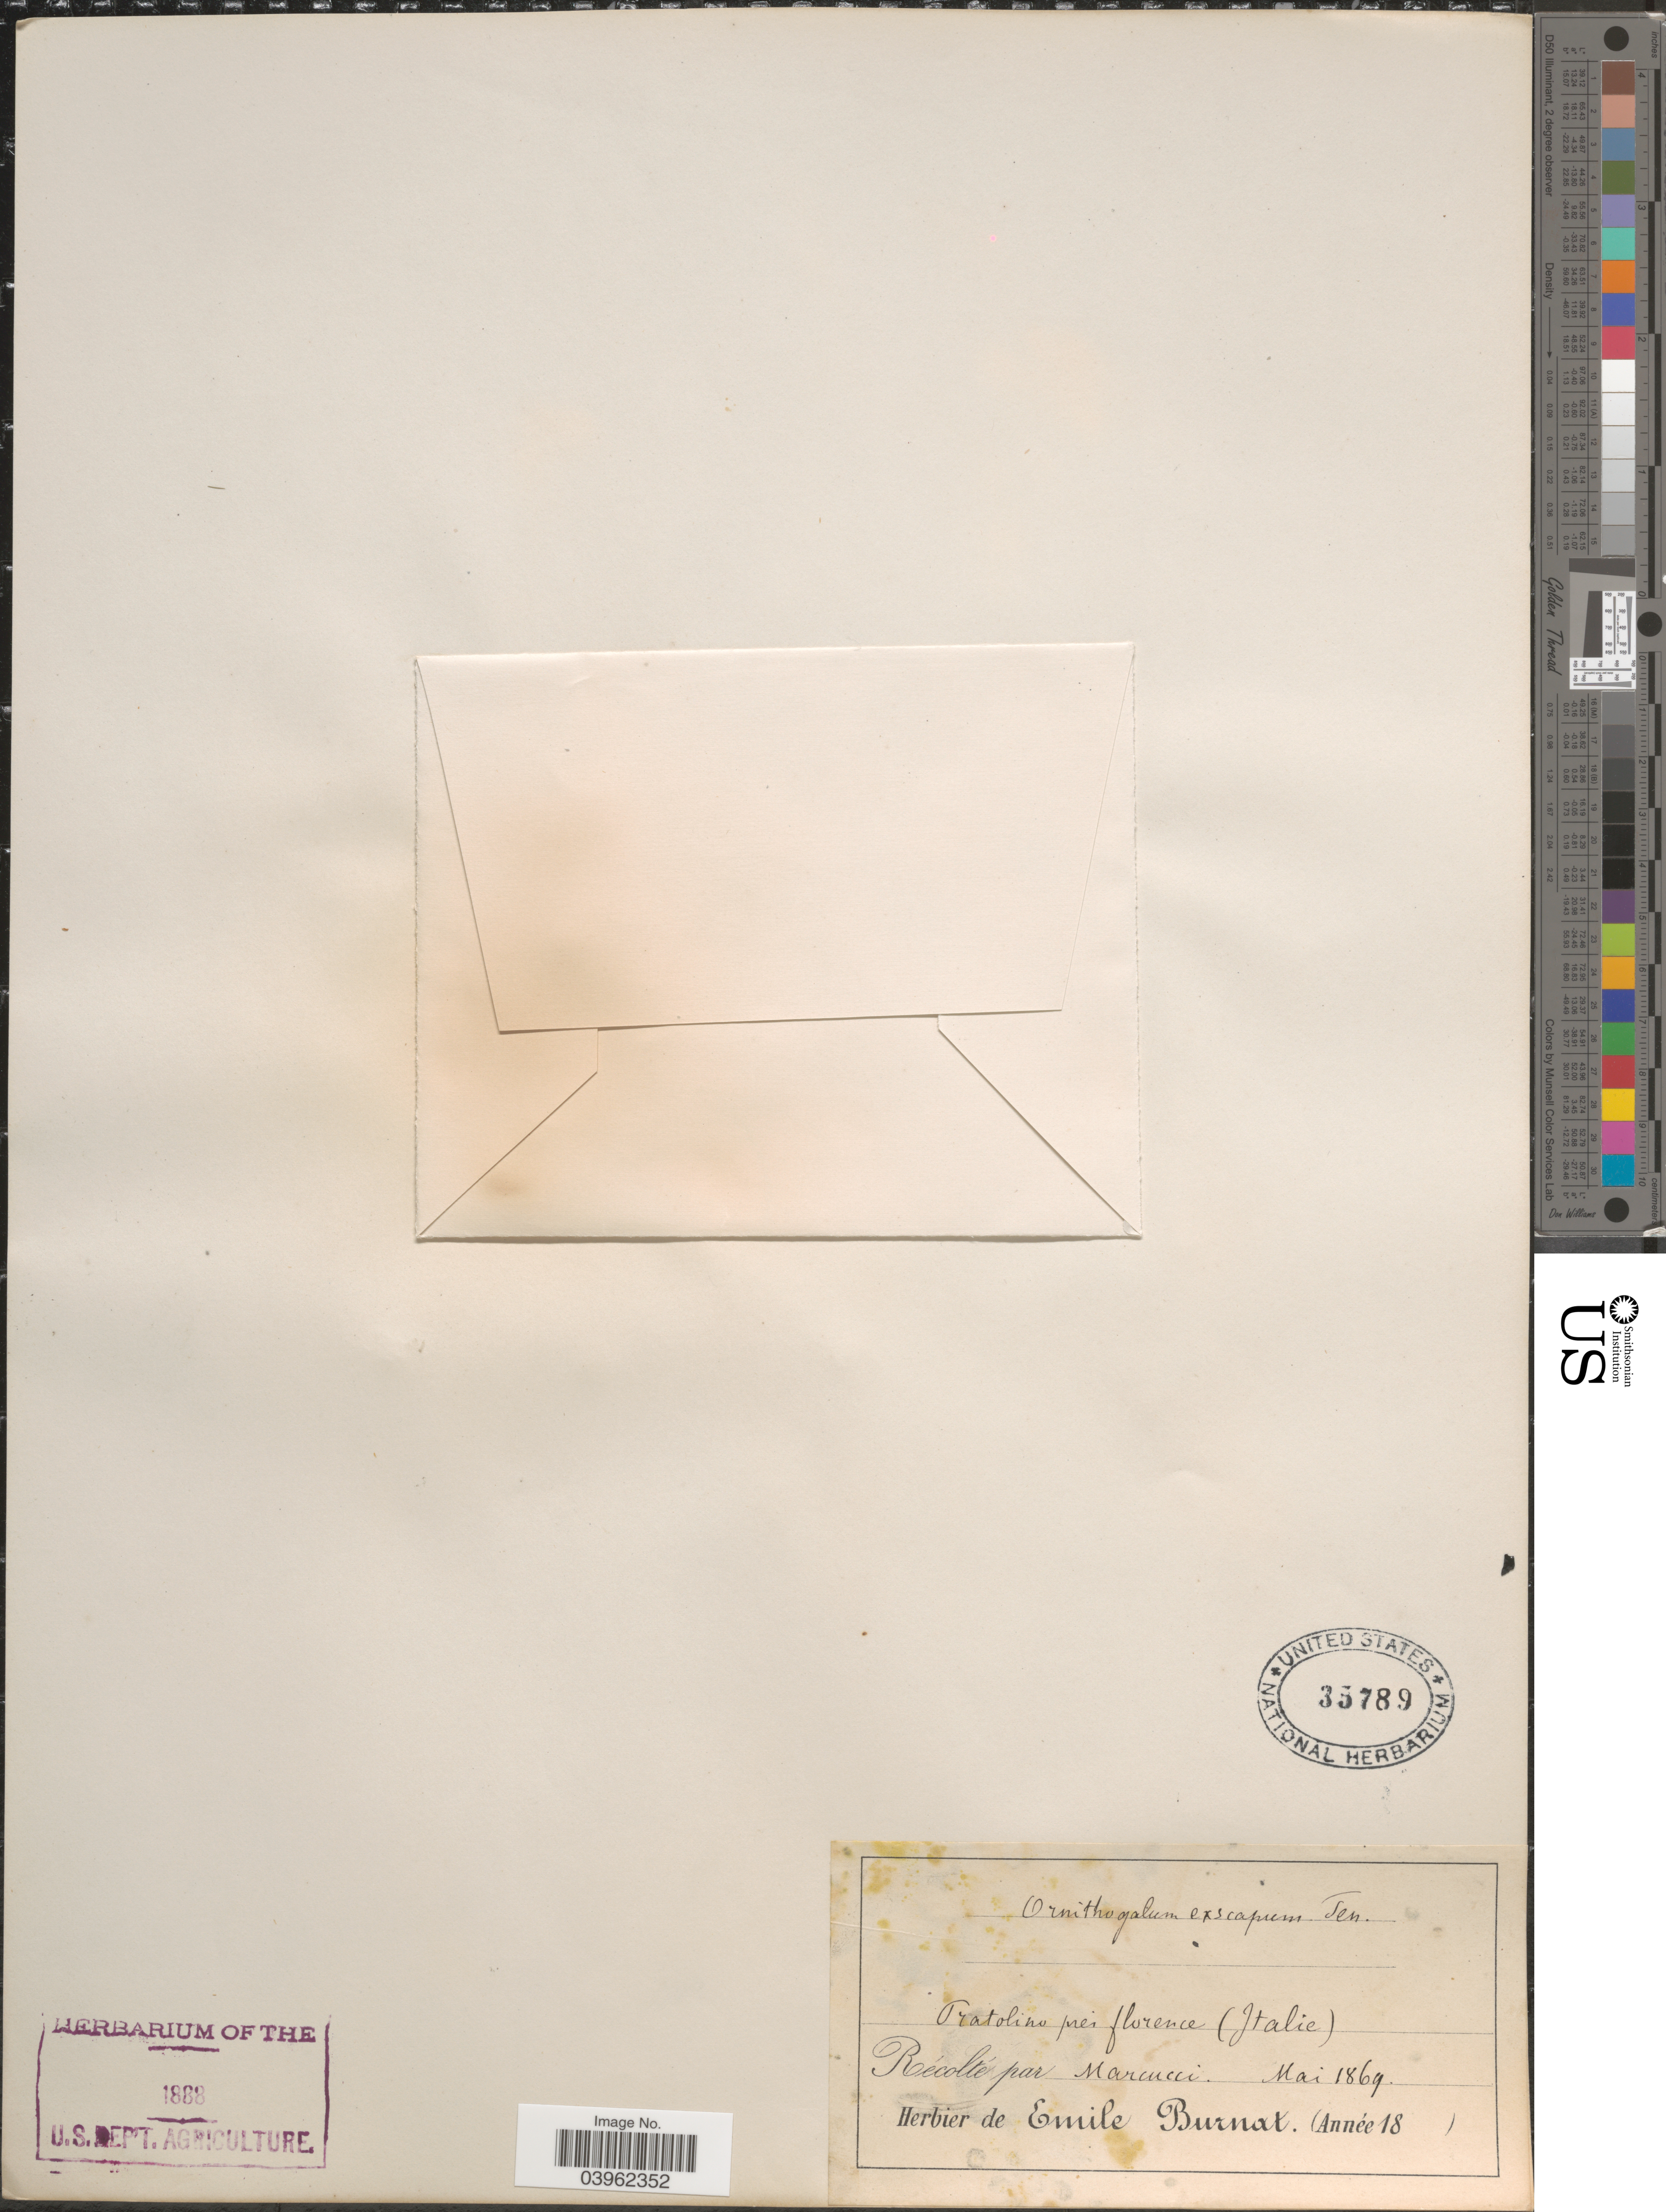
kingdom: Plantae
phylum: Tracheophyta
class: Liliopsida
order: Asparagales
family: Asparagaceae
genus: Ornithogalum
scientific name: Ornithogalum exscapum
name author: Ten.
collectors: Marcucci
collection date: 1869-05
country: Italy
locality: Tratolino prei florence.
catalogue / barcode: US 35789